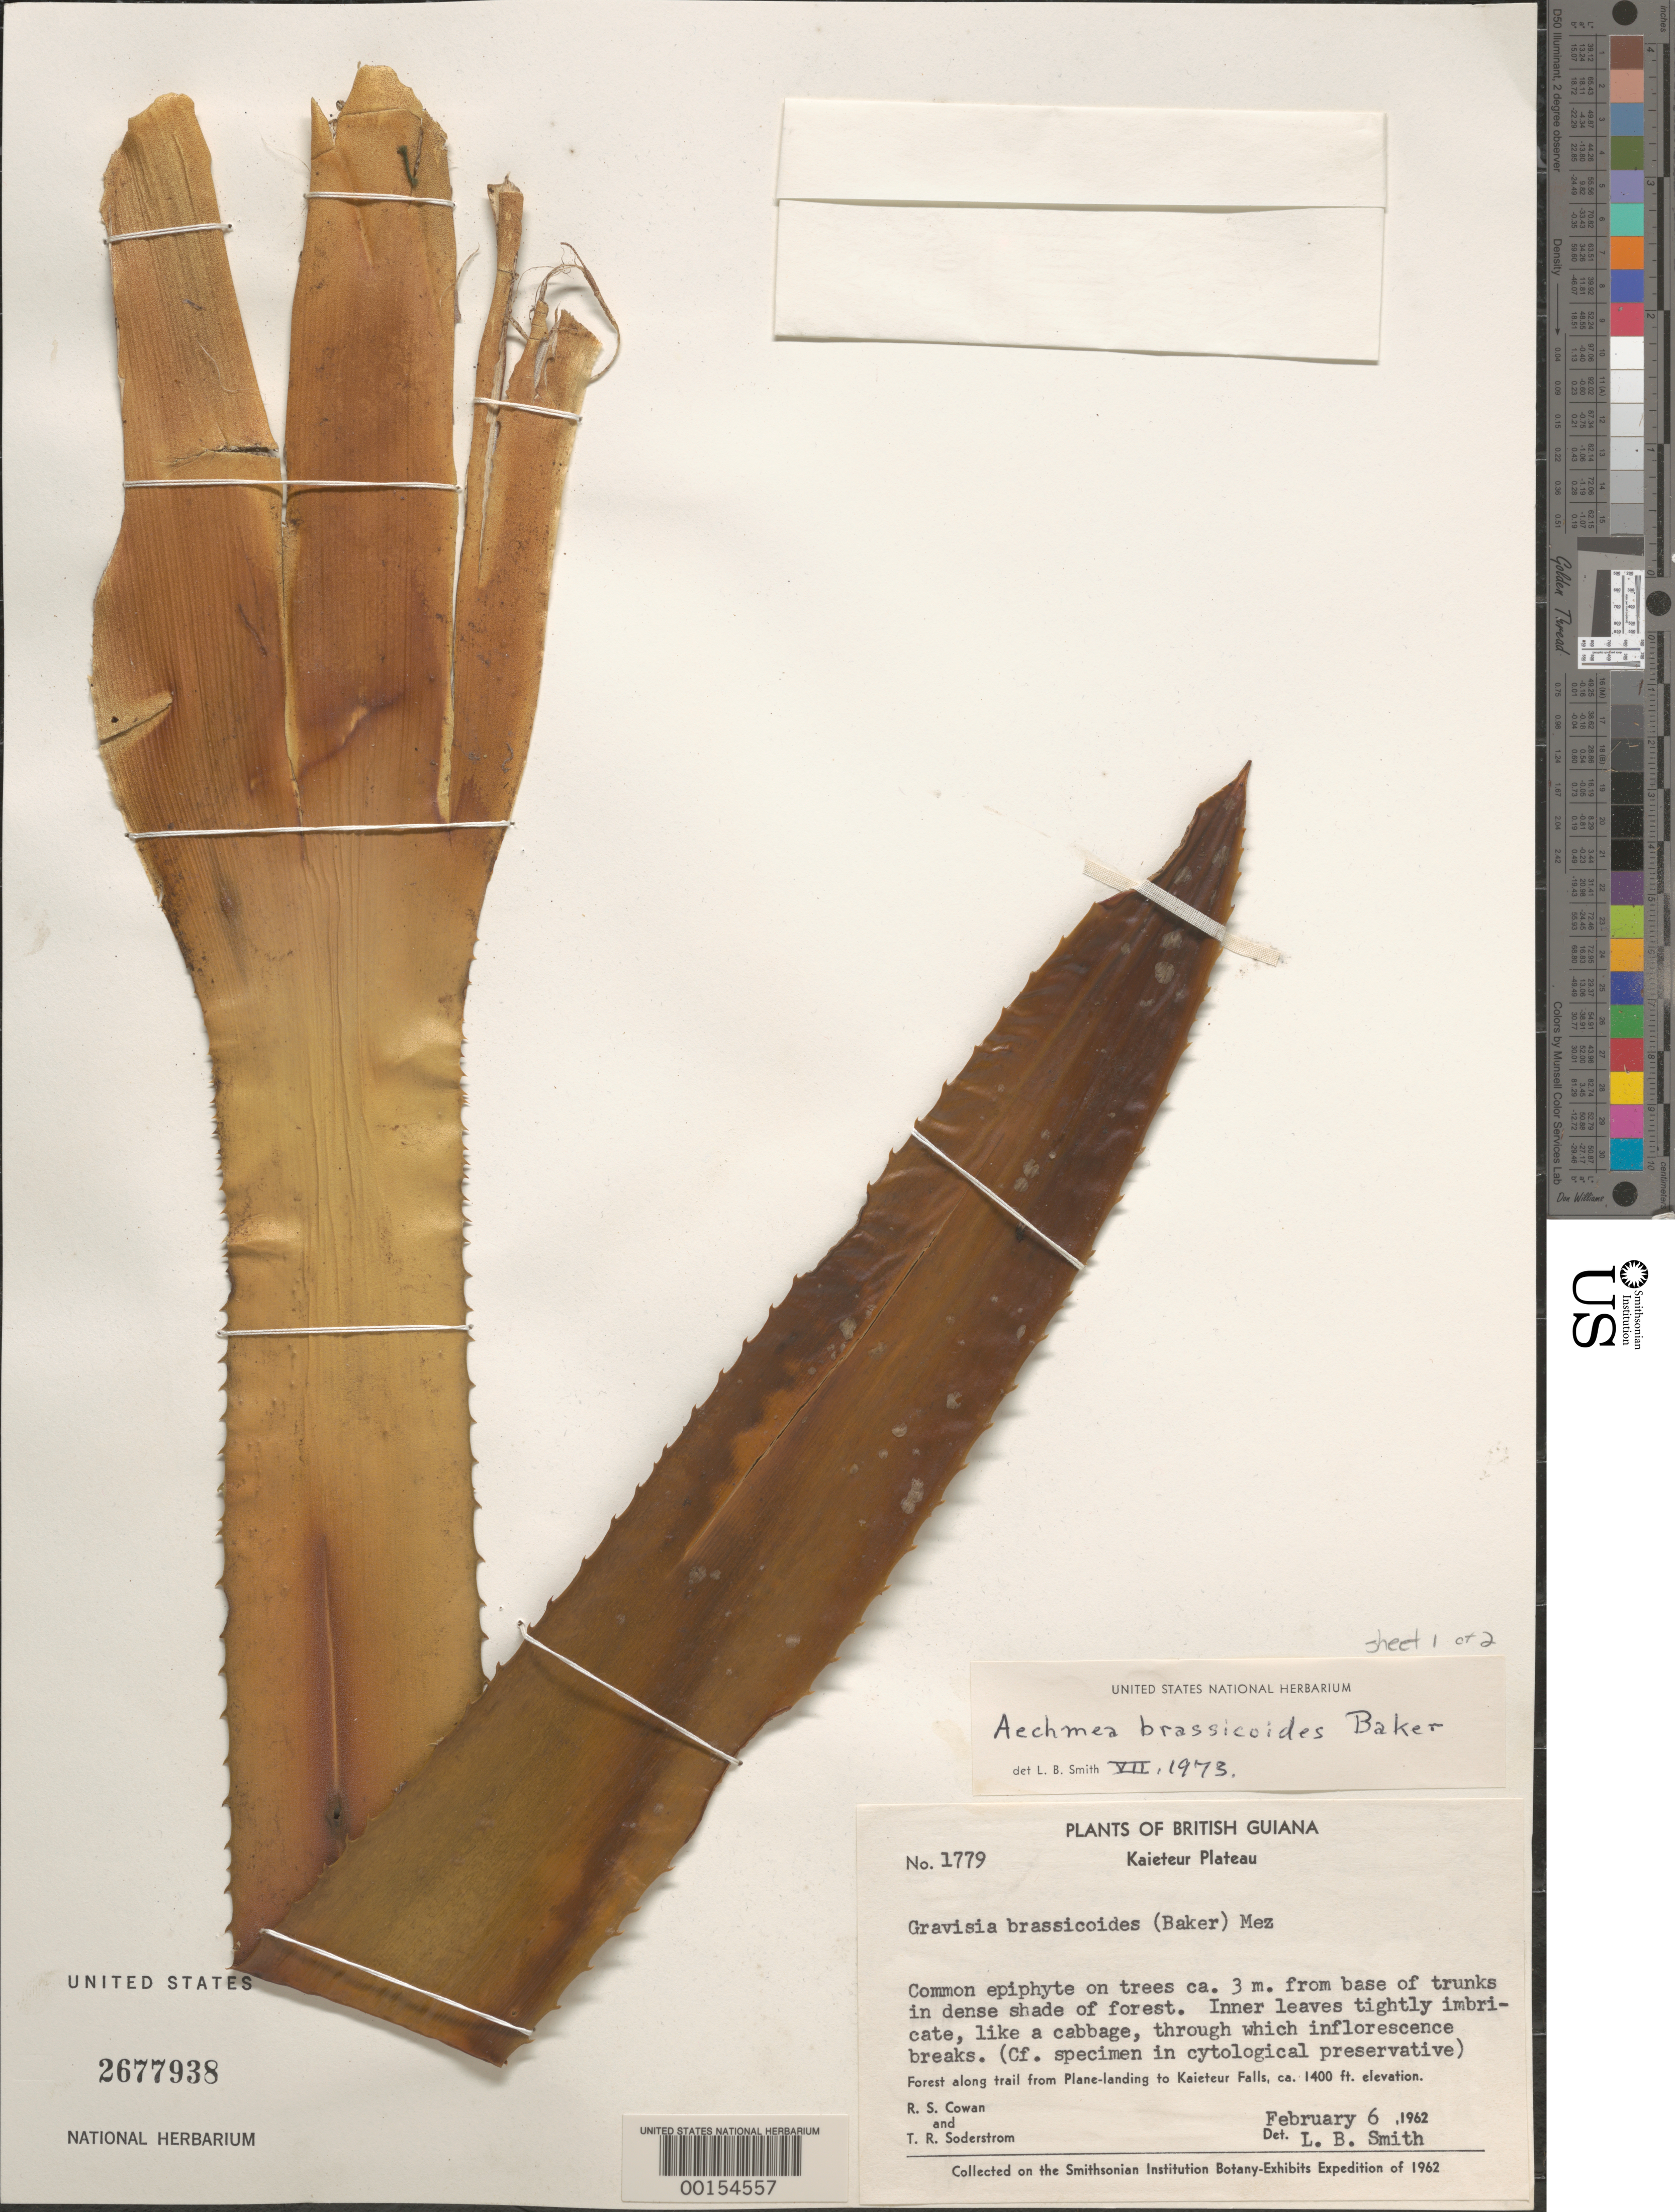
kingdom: Plantae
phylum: Tracheophyta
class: Liliopsida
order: Poales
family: Bromeliaceae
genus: Aechmea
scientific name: Aechmea brassicoides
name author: Baker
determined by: Gouda, E. J.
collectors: R. S. Cowan & T. R. Soderstrom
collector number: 1779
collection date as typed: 6-Feb-62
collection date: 1962-02-06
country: Guyana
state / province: Potaro-Siparuni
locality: Kaieteur Plateau, along trail from plane landing to Kaieteur Falls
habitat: Forest along road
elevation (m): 427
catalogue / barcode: US 2677938